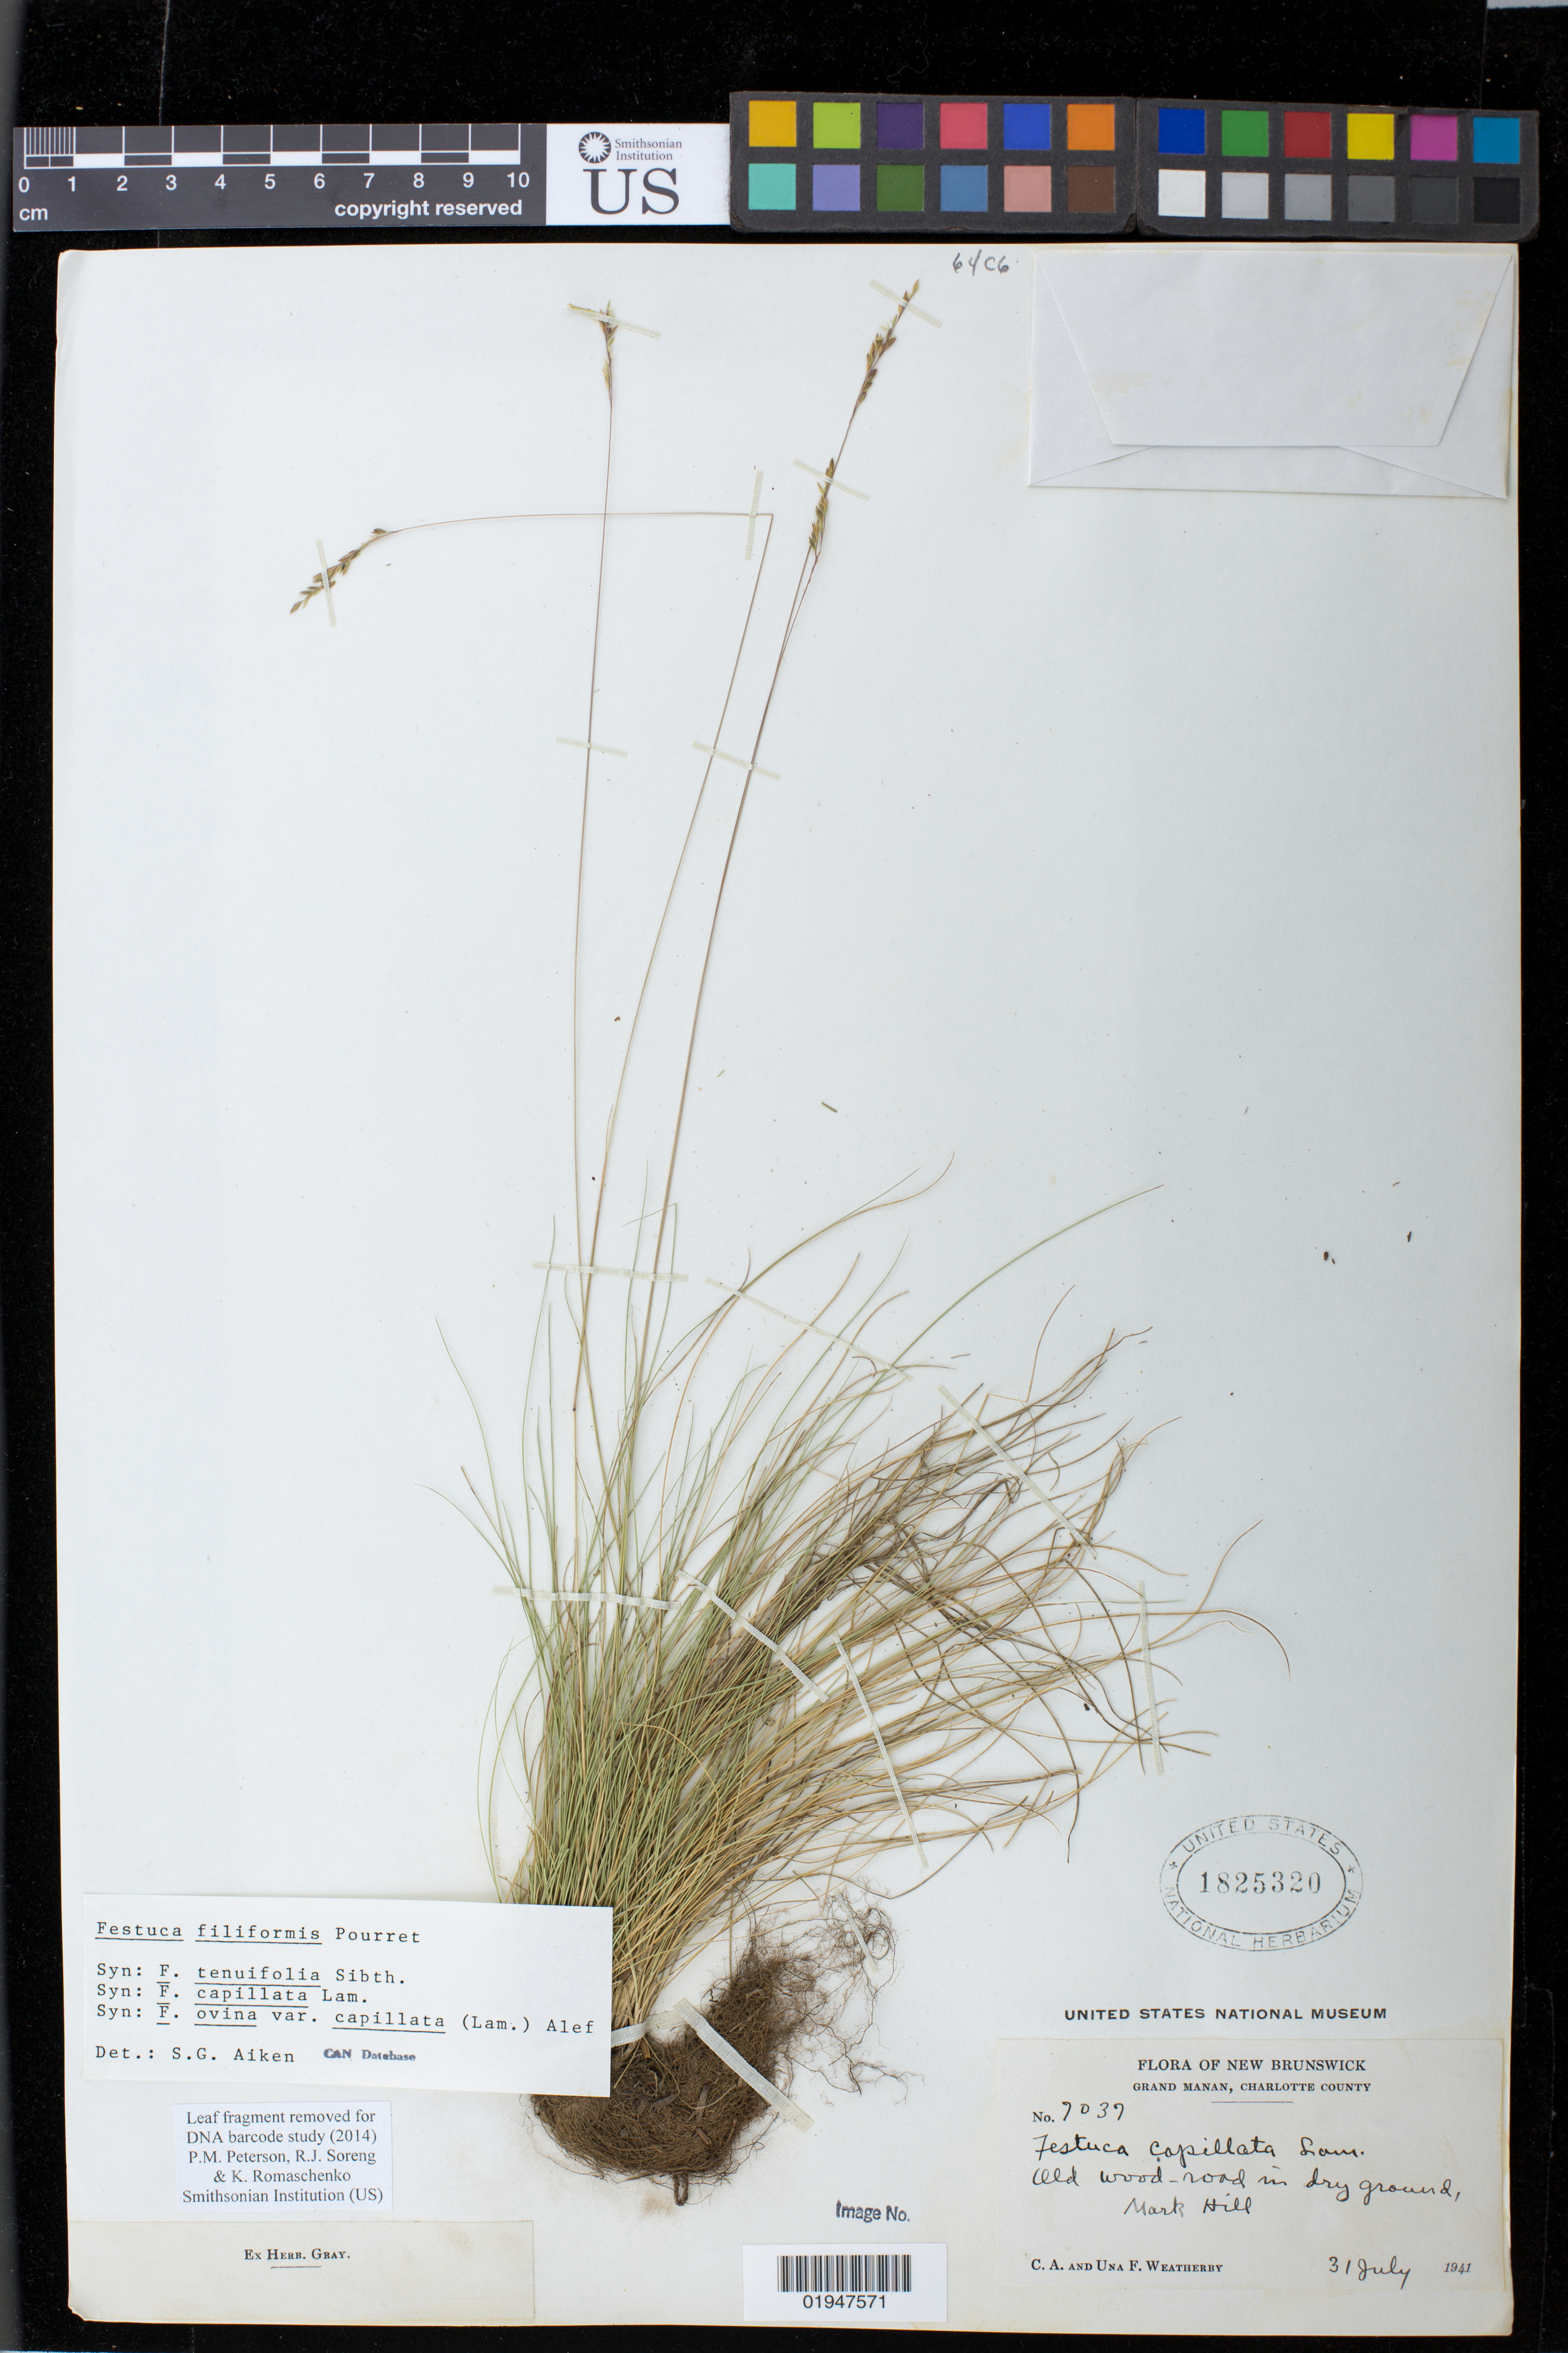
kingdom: Plantae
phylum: Tracheophyta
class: Liliopsida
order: Poales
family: Poaceae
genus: Festuca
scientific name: Festuca filiformis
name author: Pourr.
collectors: C. A. Weatherby & U. Weatherby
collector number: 7037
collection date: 1941-07-31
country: Canada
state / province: New Brunswick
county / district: Charlotte County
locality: Grand Manan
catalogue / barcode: US 1825320